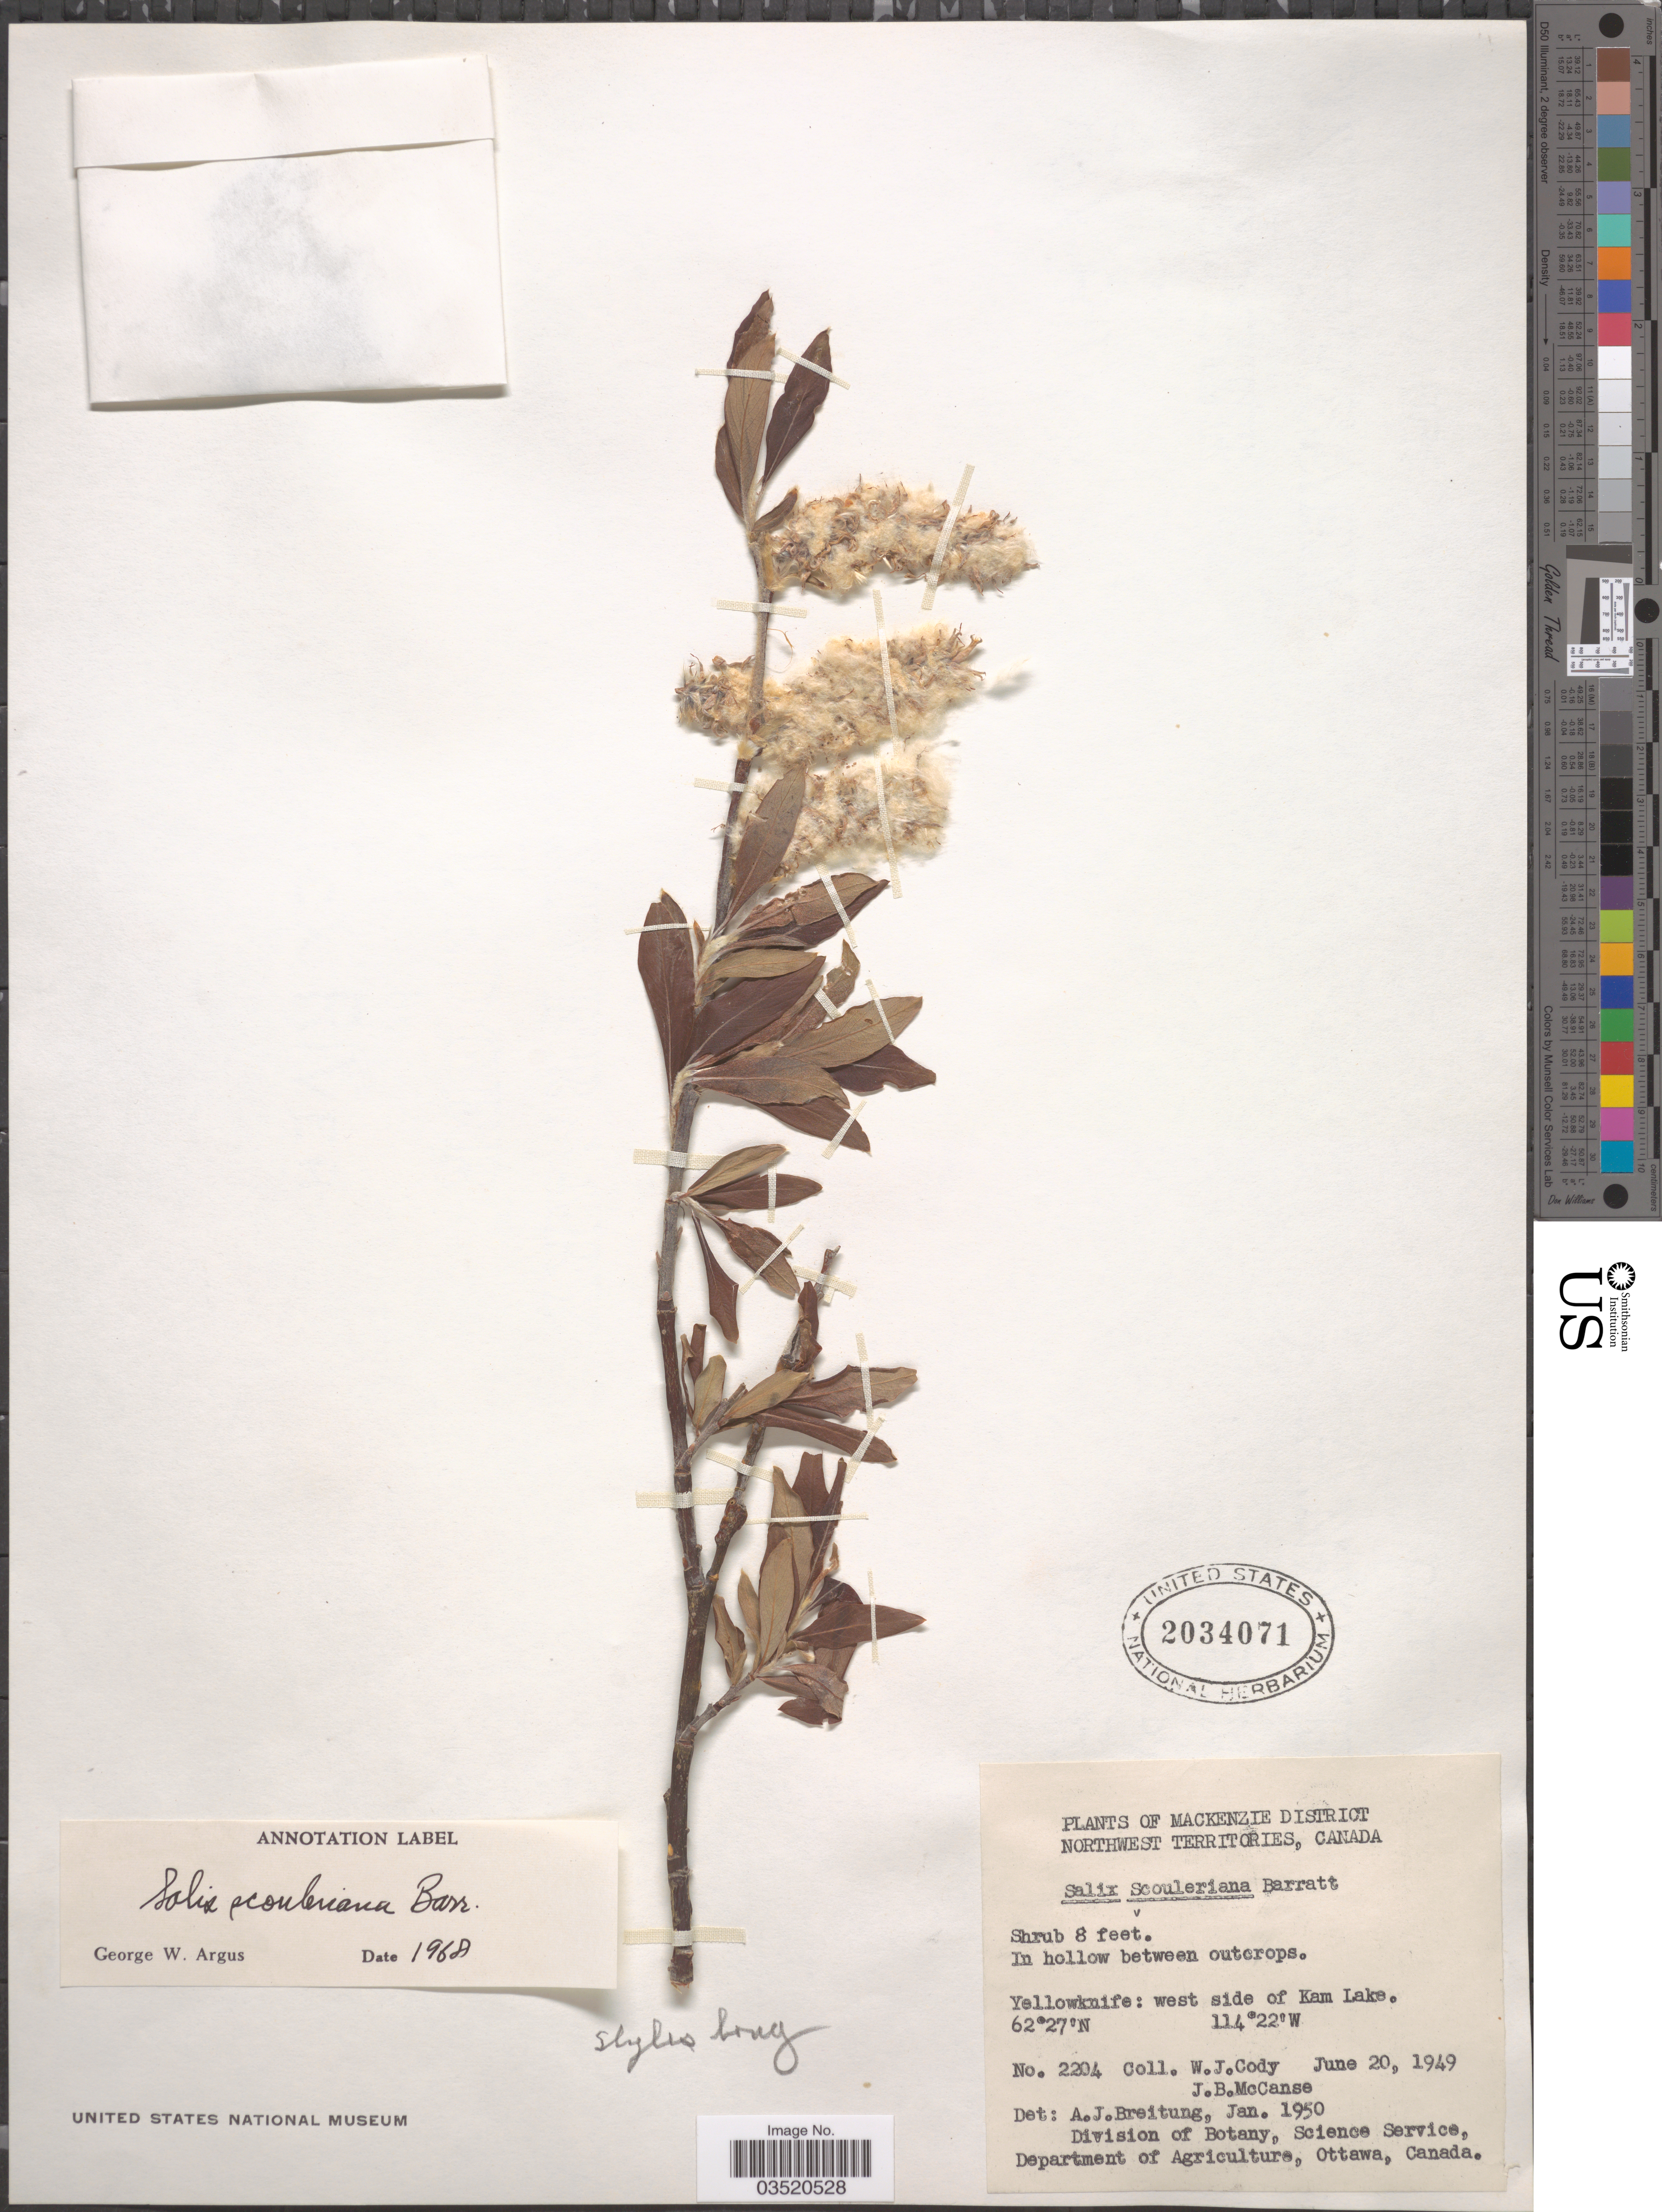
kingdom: Plantae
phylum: Tracheophyta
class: Magnoliopsida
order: Malpighiales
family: Salicaceae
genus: Salix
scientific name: Salix scouleriana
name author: Barratt ex Hook.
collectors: W. Cody & J. McCanse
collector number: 2204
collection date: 1949-06-20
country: Canada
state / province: Northwest Territories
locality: Mackenzie District. Yellowknife: west side of Kam Lake.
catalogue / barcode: US 2034071